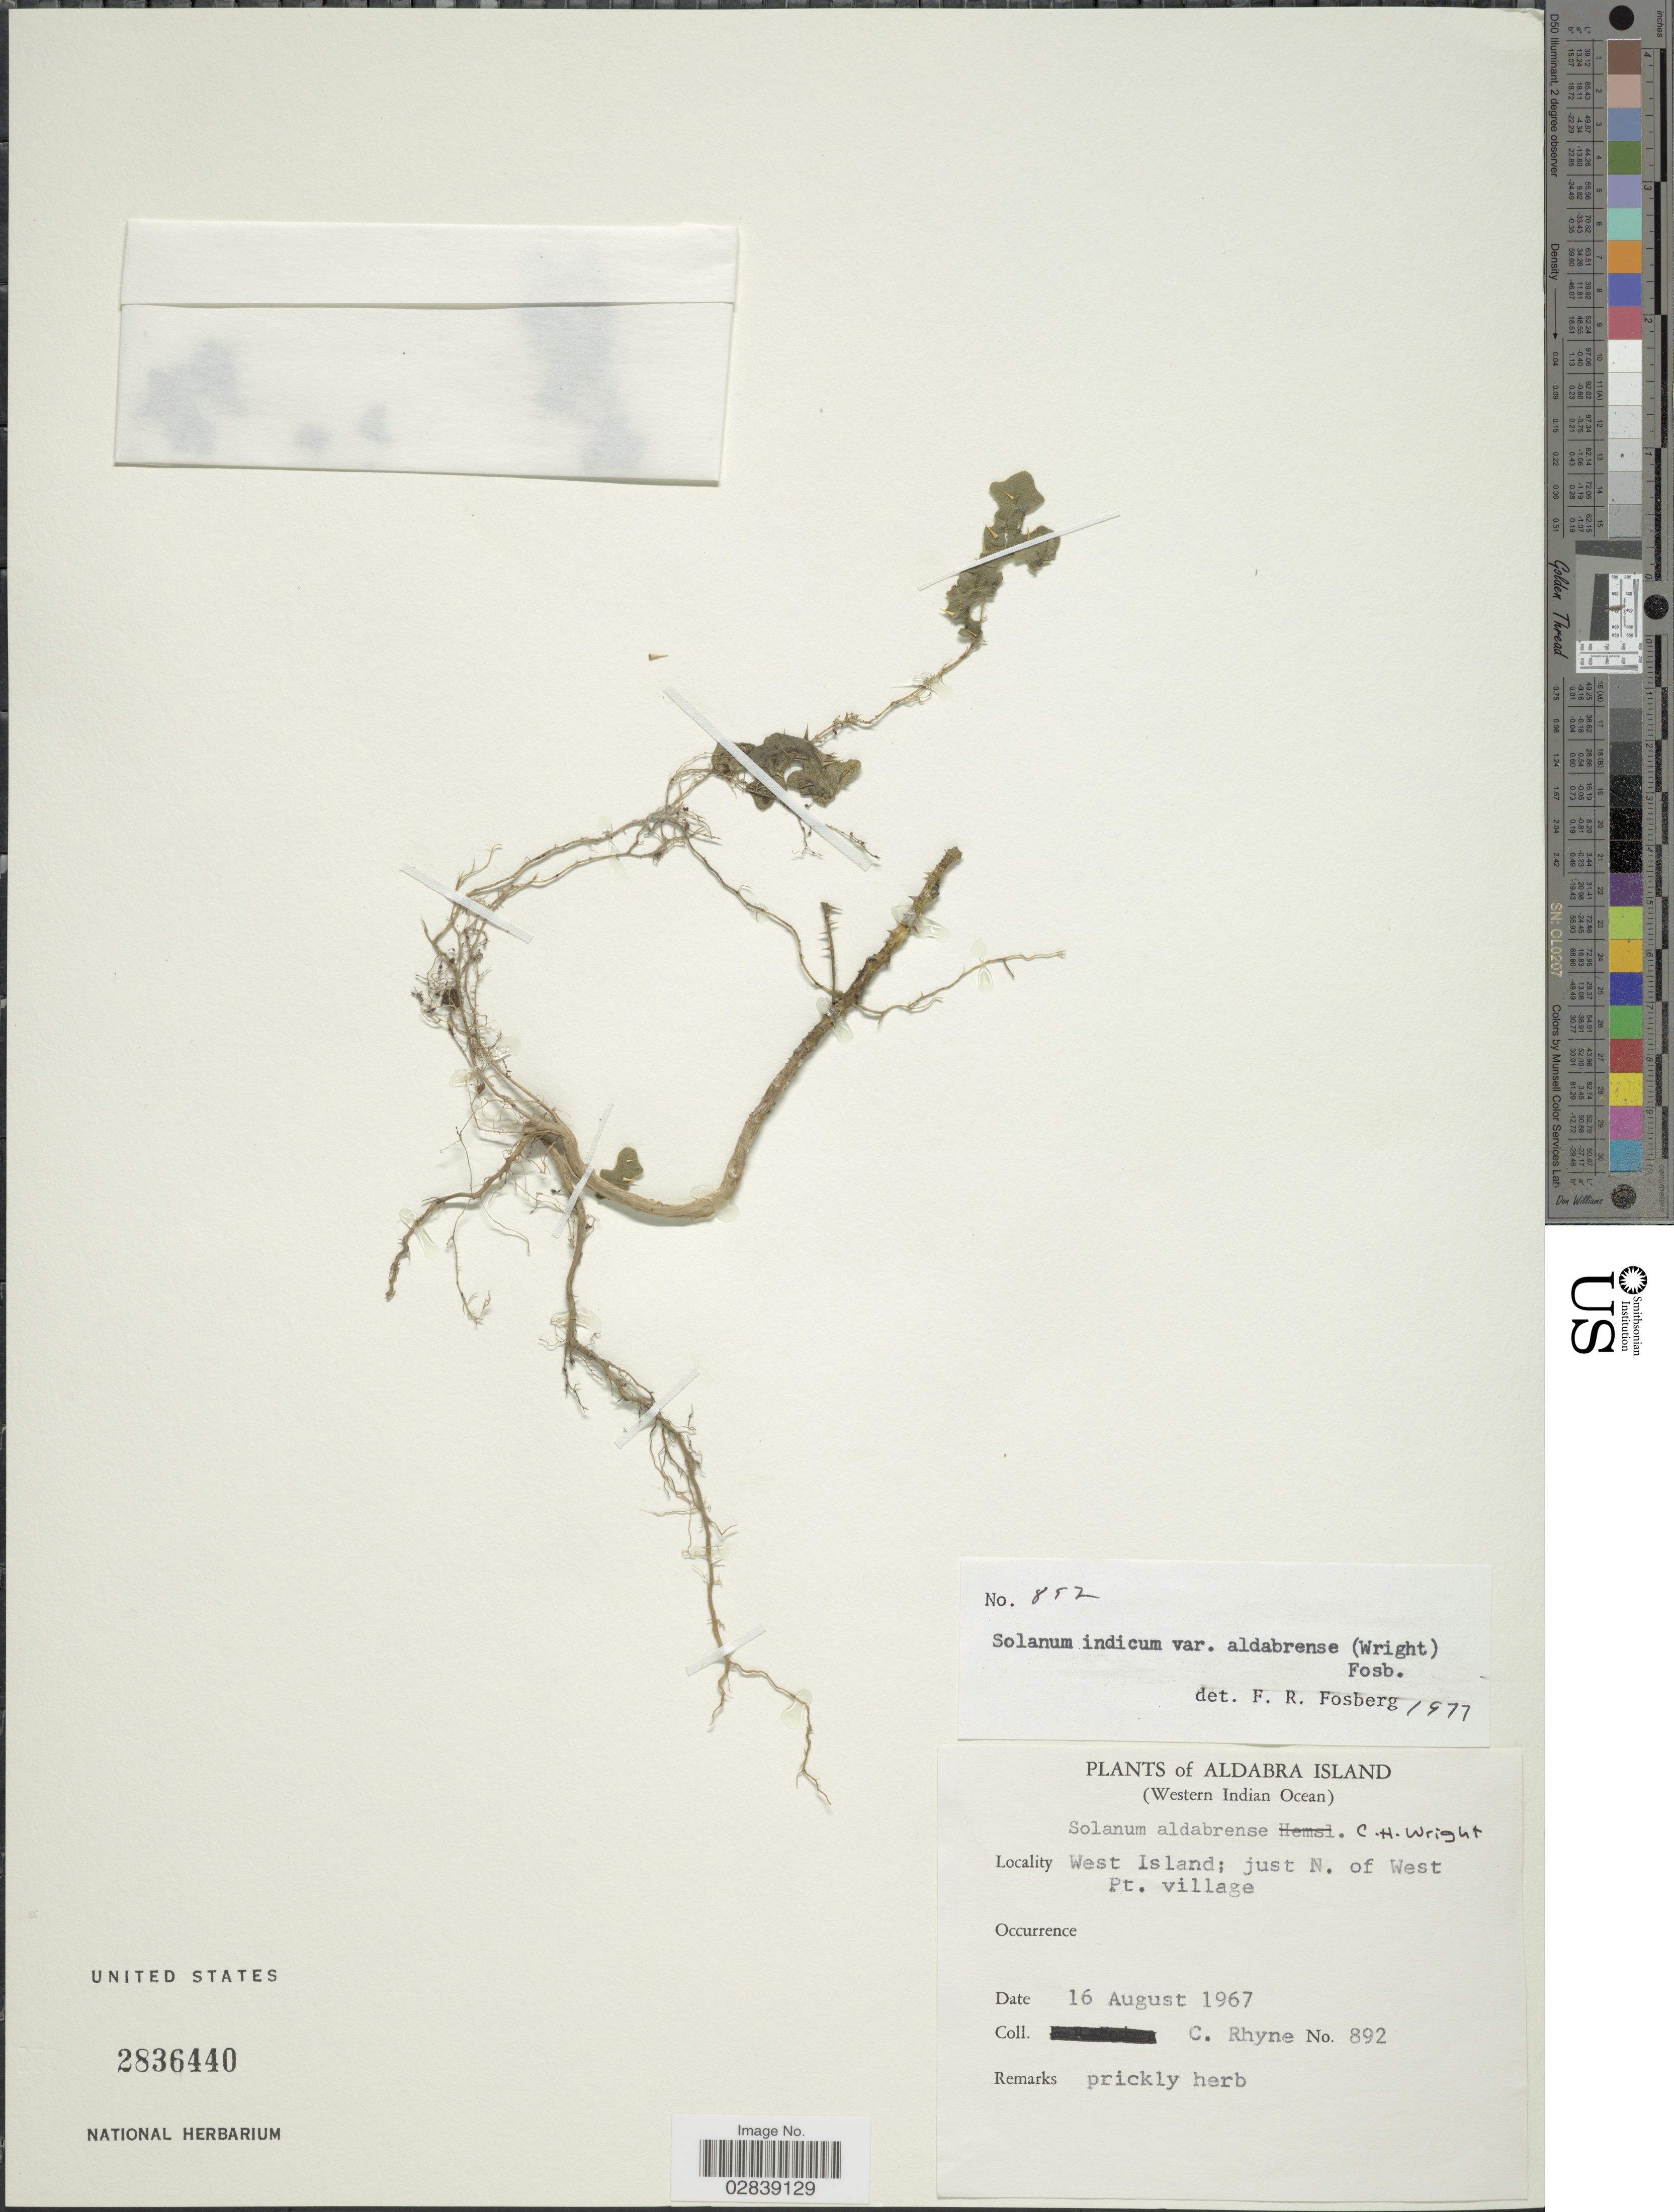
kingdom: Plantae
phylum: Tracheophyta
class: Magnoliopsida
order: Solanales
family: Solanaceae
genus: Solanum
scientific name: Solanum aldabrense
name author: C.H. Wright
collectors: C. Rhyne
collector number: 892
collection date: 1967-08-16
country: Seychelles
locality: Aldabra Island (Western Indian Ocean). West Island; just N. of West Pt. village.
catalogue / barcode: US 2836440